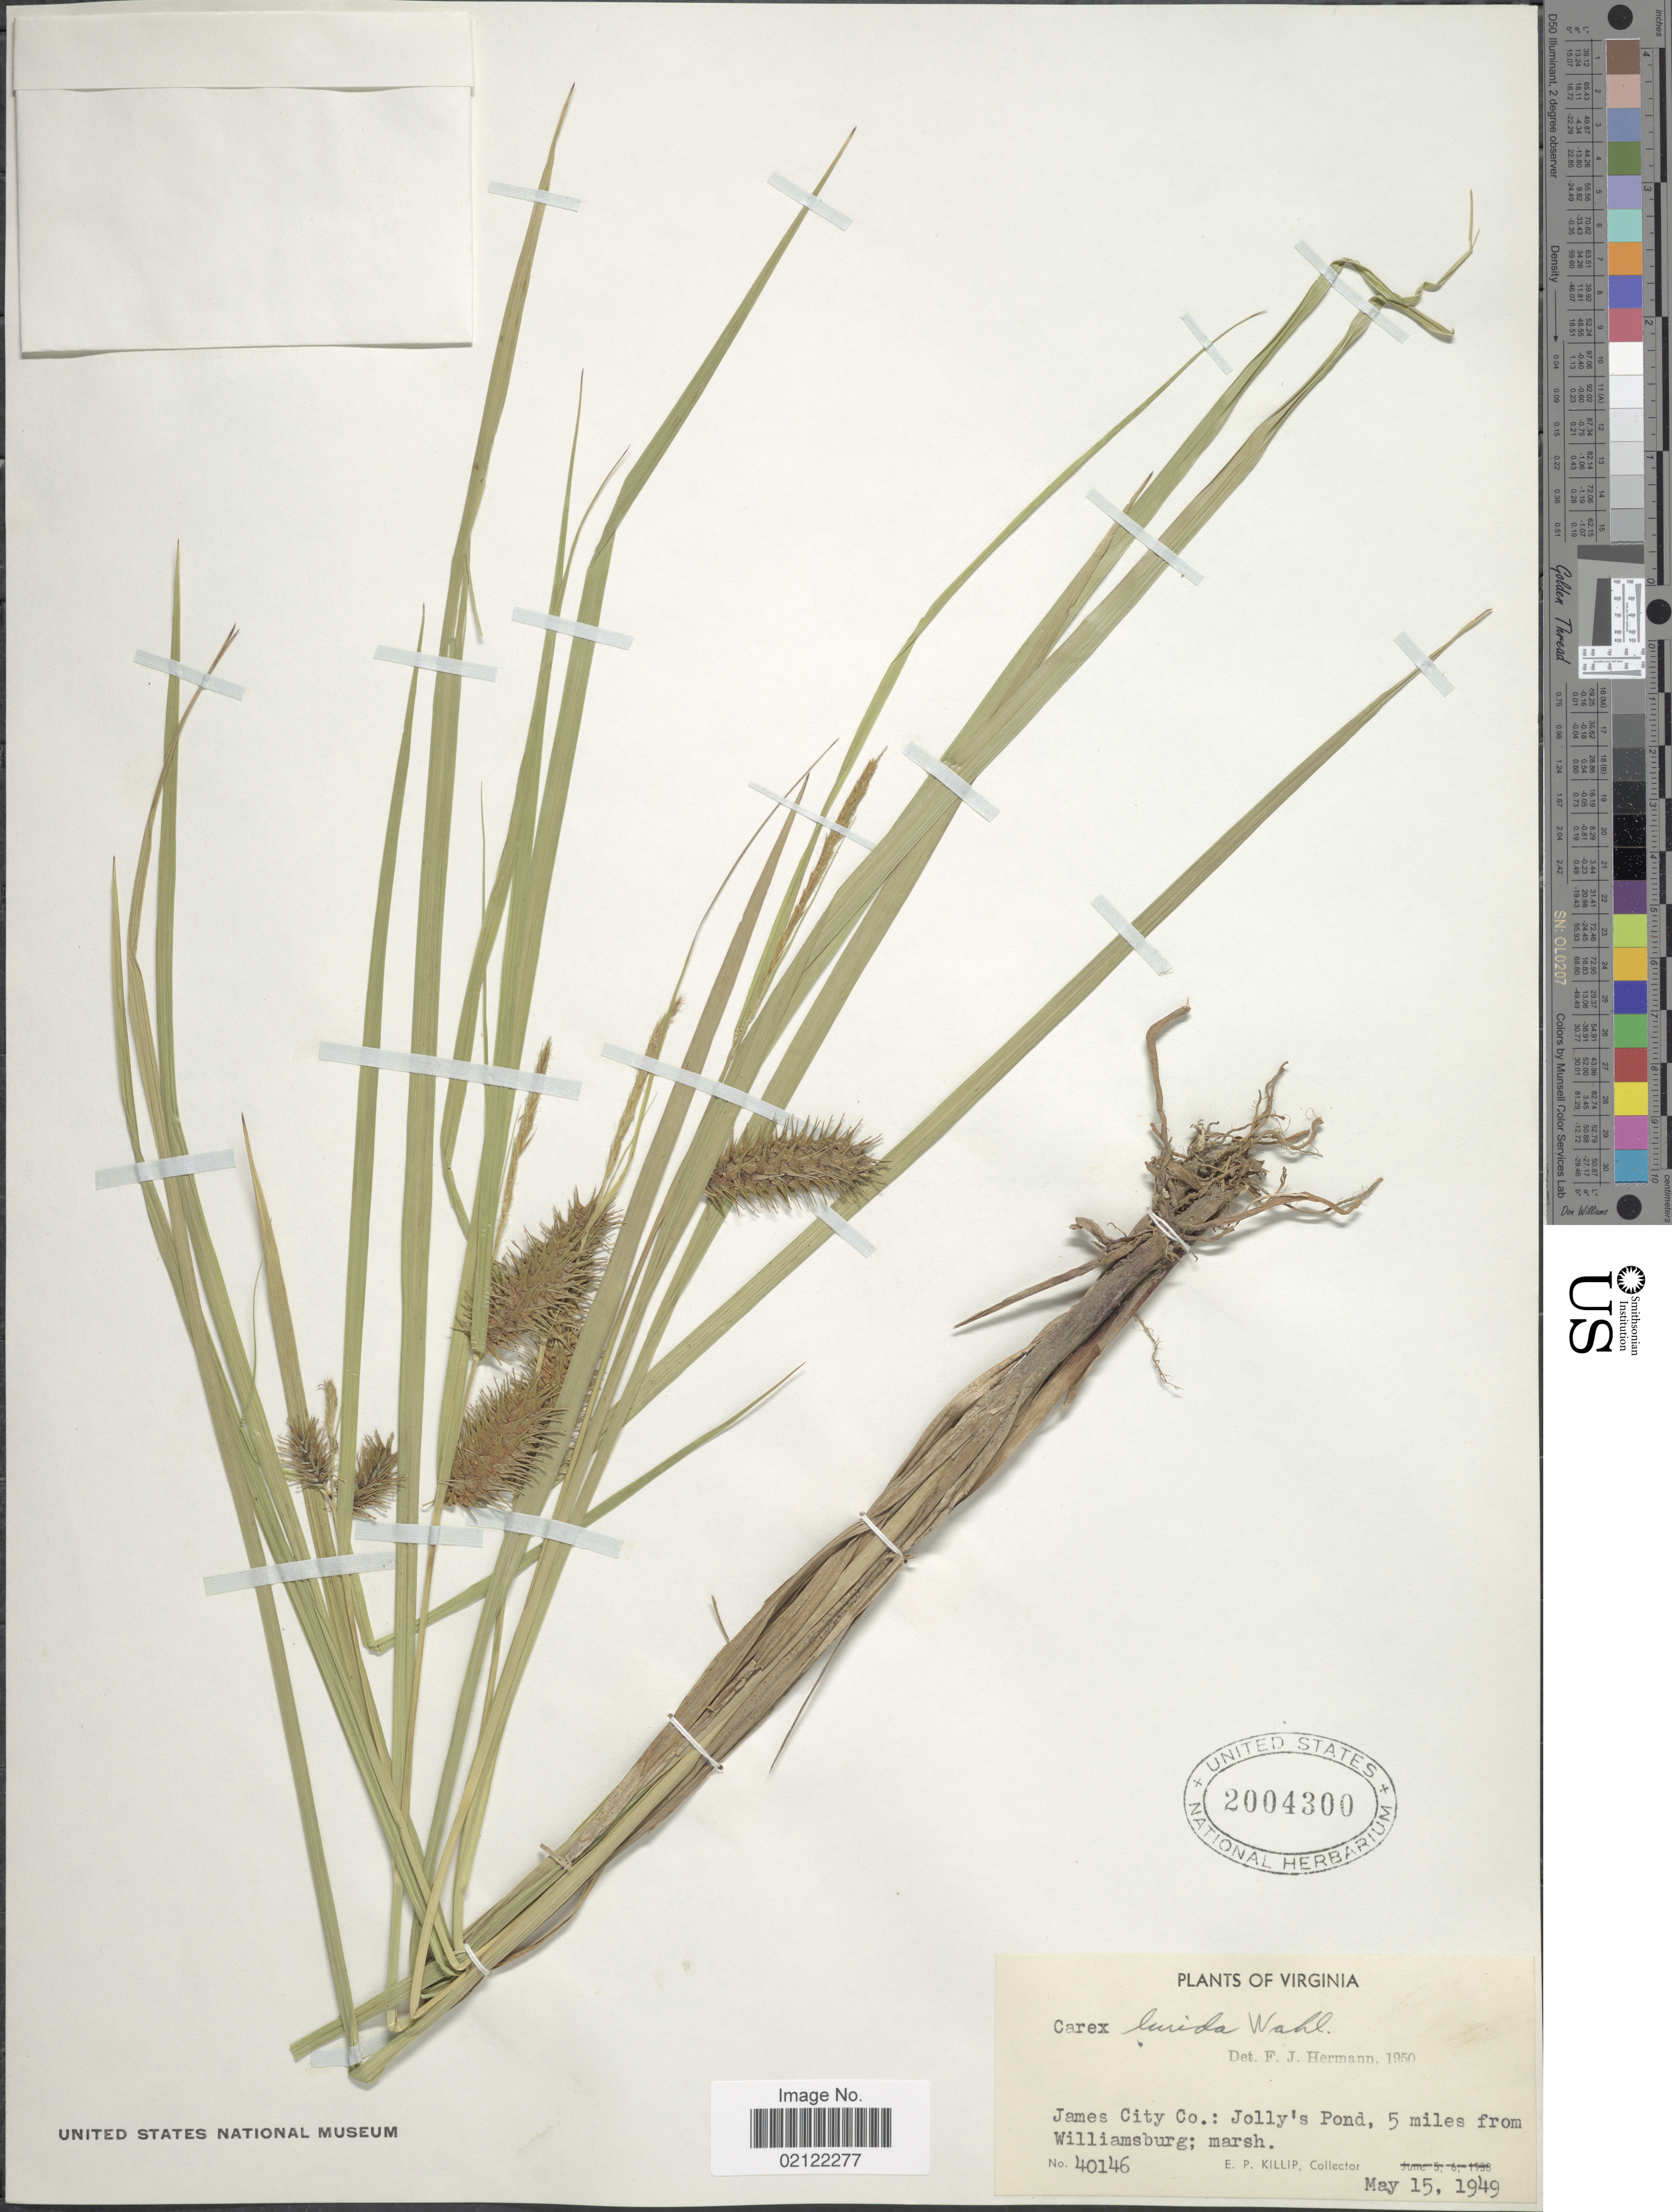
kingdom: Plantae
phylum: Tracheophyta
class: Liliopsida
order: Poales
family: Cyperaceae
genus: Carex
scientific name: Carex lurida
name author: Wahlenb.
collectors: E. P. Killip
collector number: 40146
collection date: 1949-05-15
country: United States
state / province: Virginia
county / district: James City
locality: James City Co.: Jolly's Pond, 5 miles from Williamsburg; marsh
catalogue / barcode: US 2004300